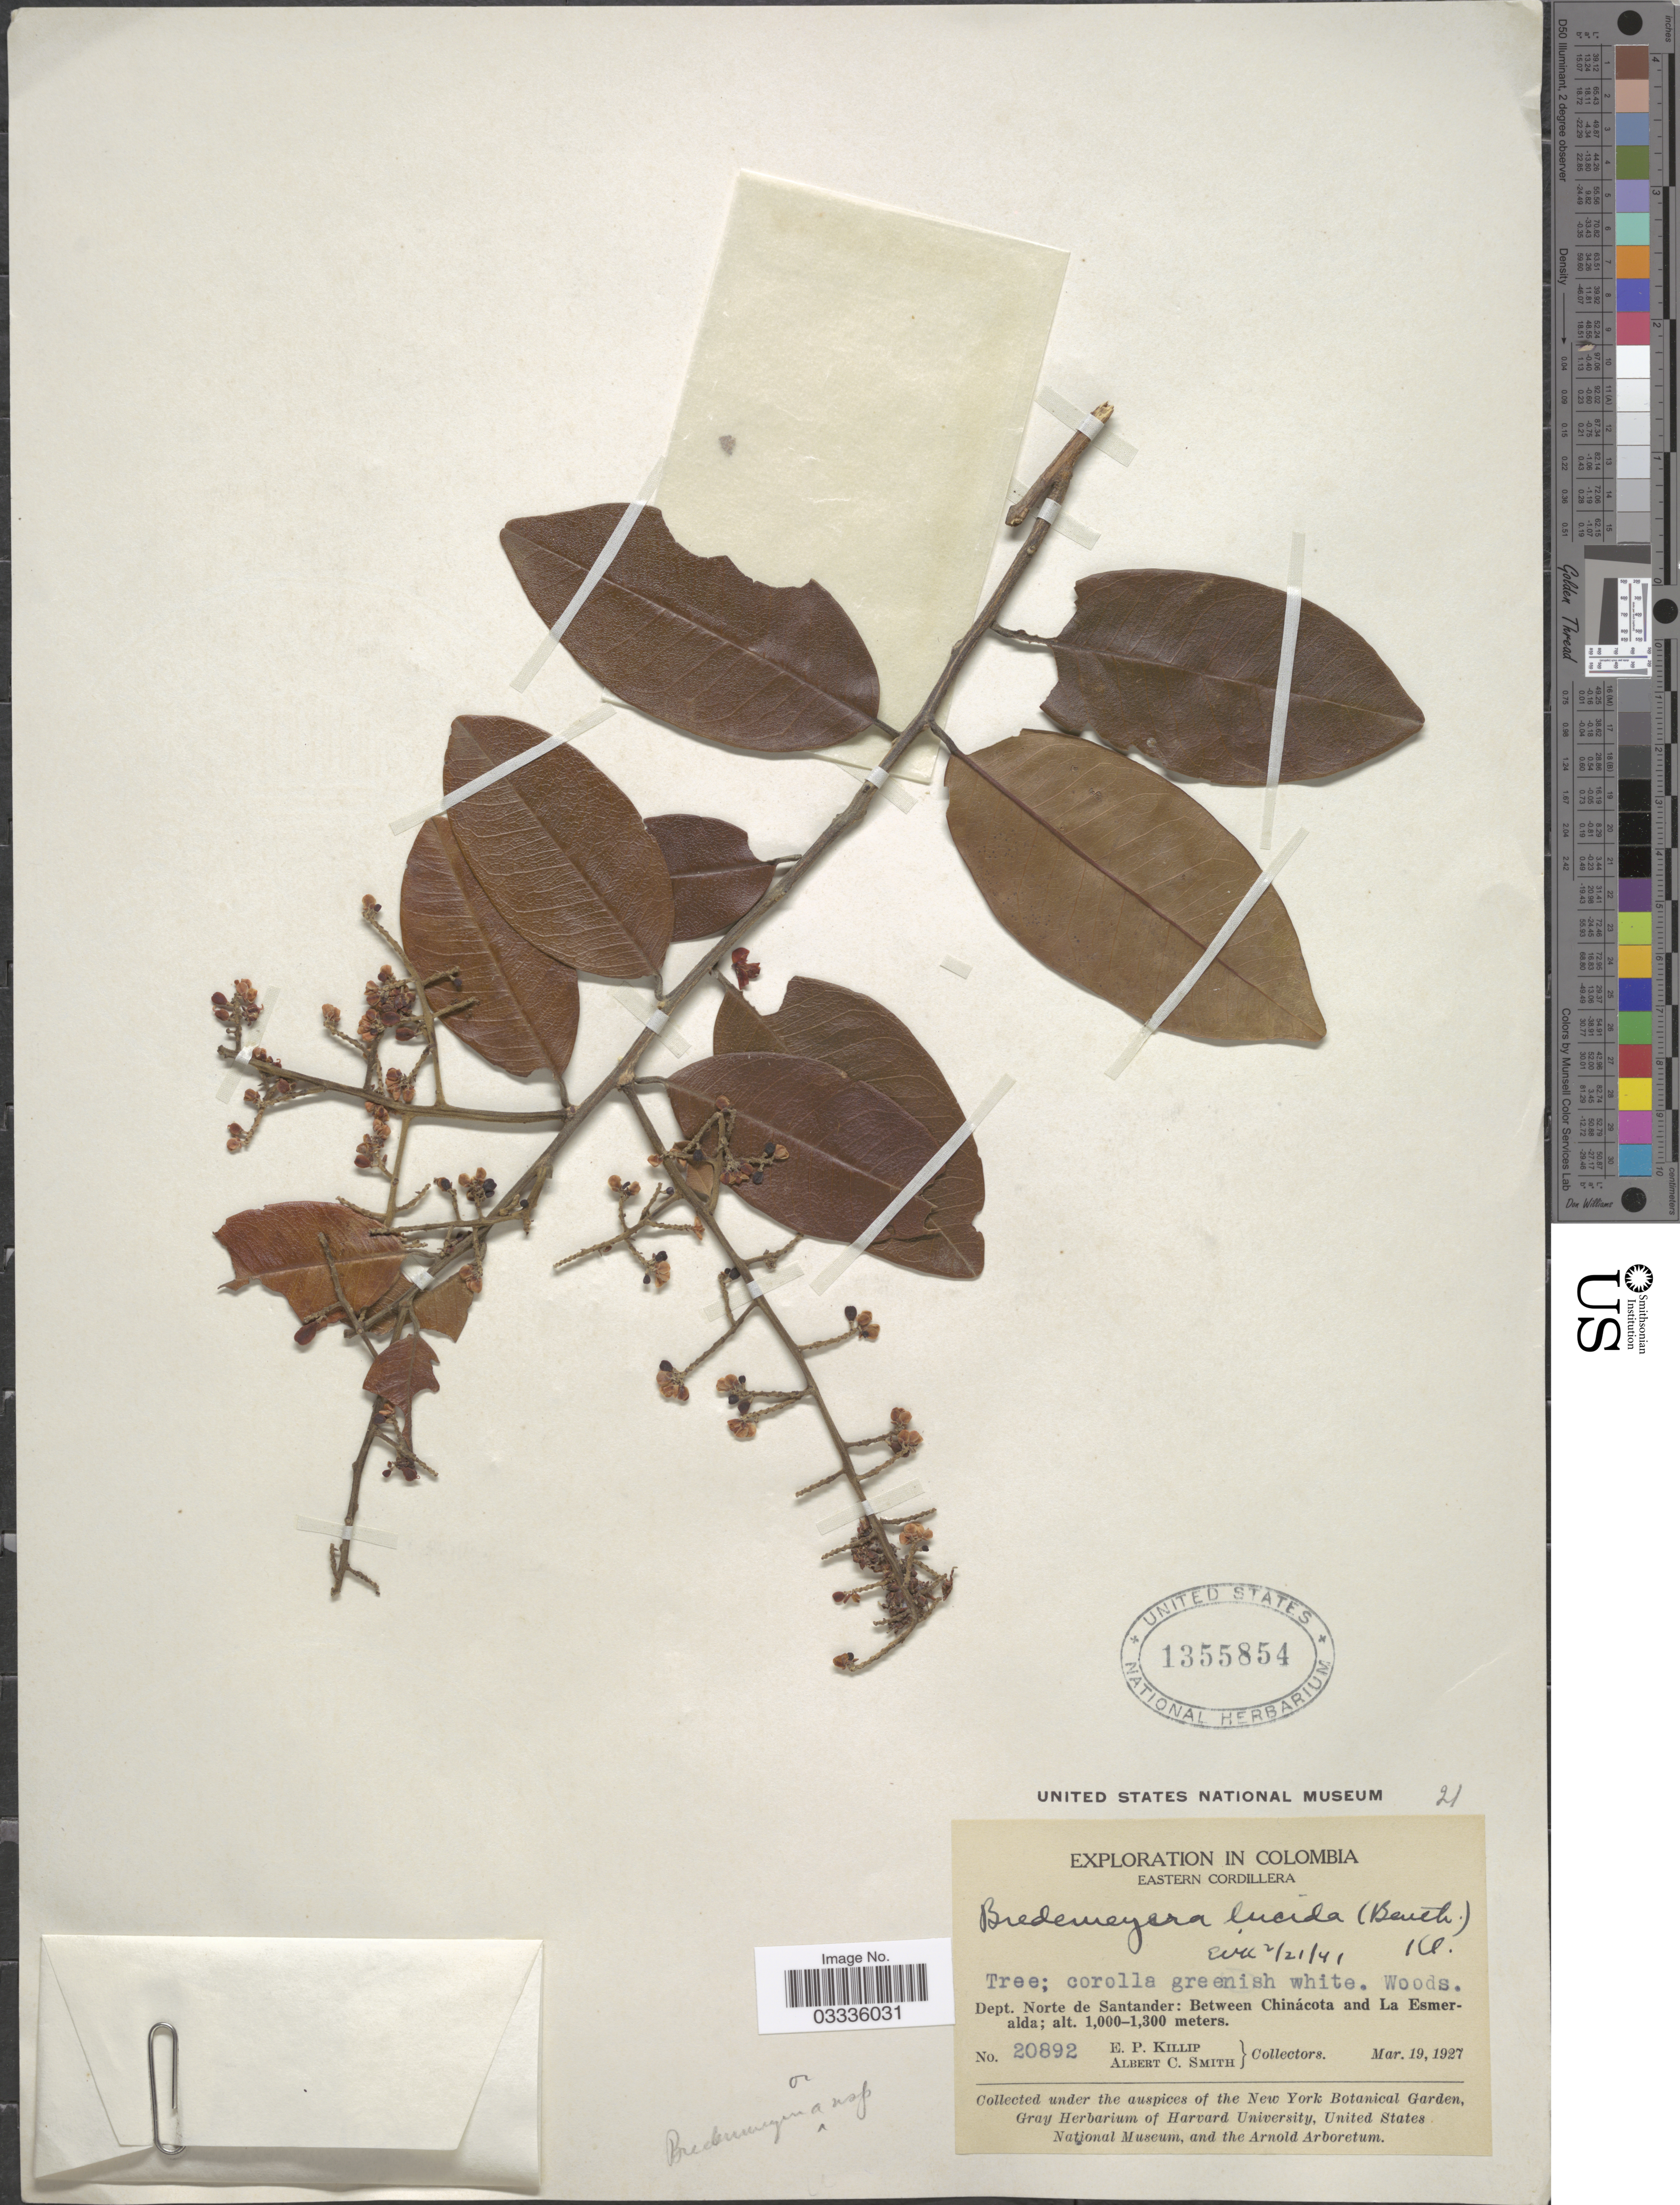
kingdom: Plantae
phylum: Tracheophyta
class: Magnoliopsida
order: Fabales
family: Polygalaceae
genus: Bredemeyera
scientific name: Bredemeyera lucida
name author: (Benth.) Klotzsch ex Hassk.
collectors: E. P. Killip & A. C. Smith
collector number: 20892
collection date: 1927-03-19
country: Colombia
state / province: Norte de Santander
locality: Eastern Cordillera. Dept. Norte de Santander: Between Chinácota and La Esmeralda.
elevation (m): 1000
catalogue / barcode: US 1355854